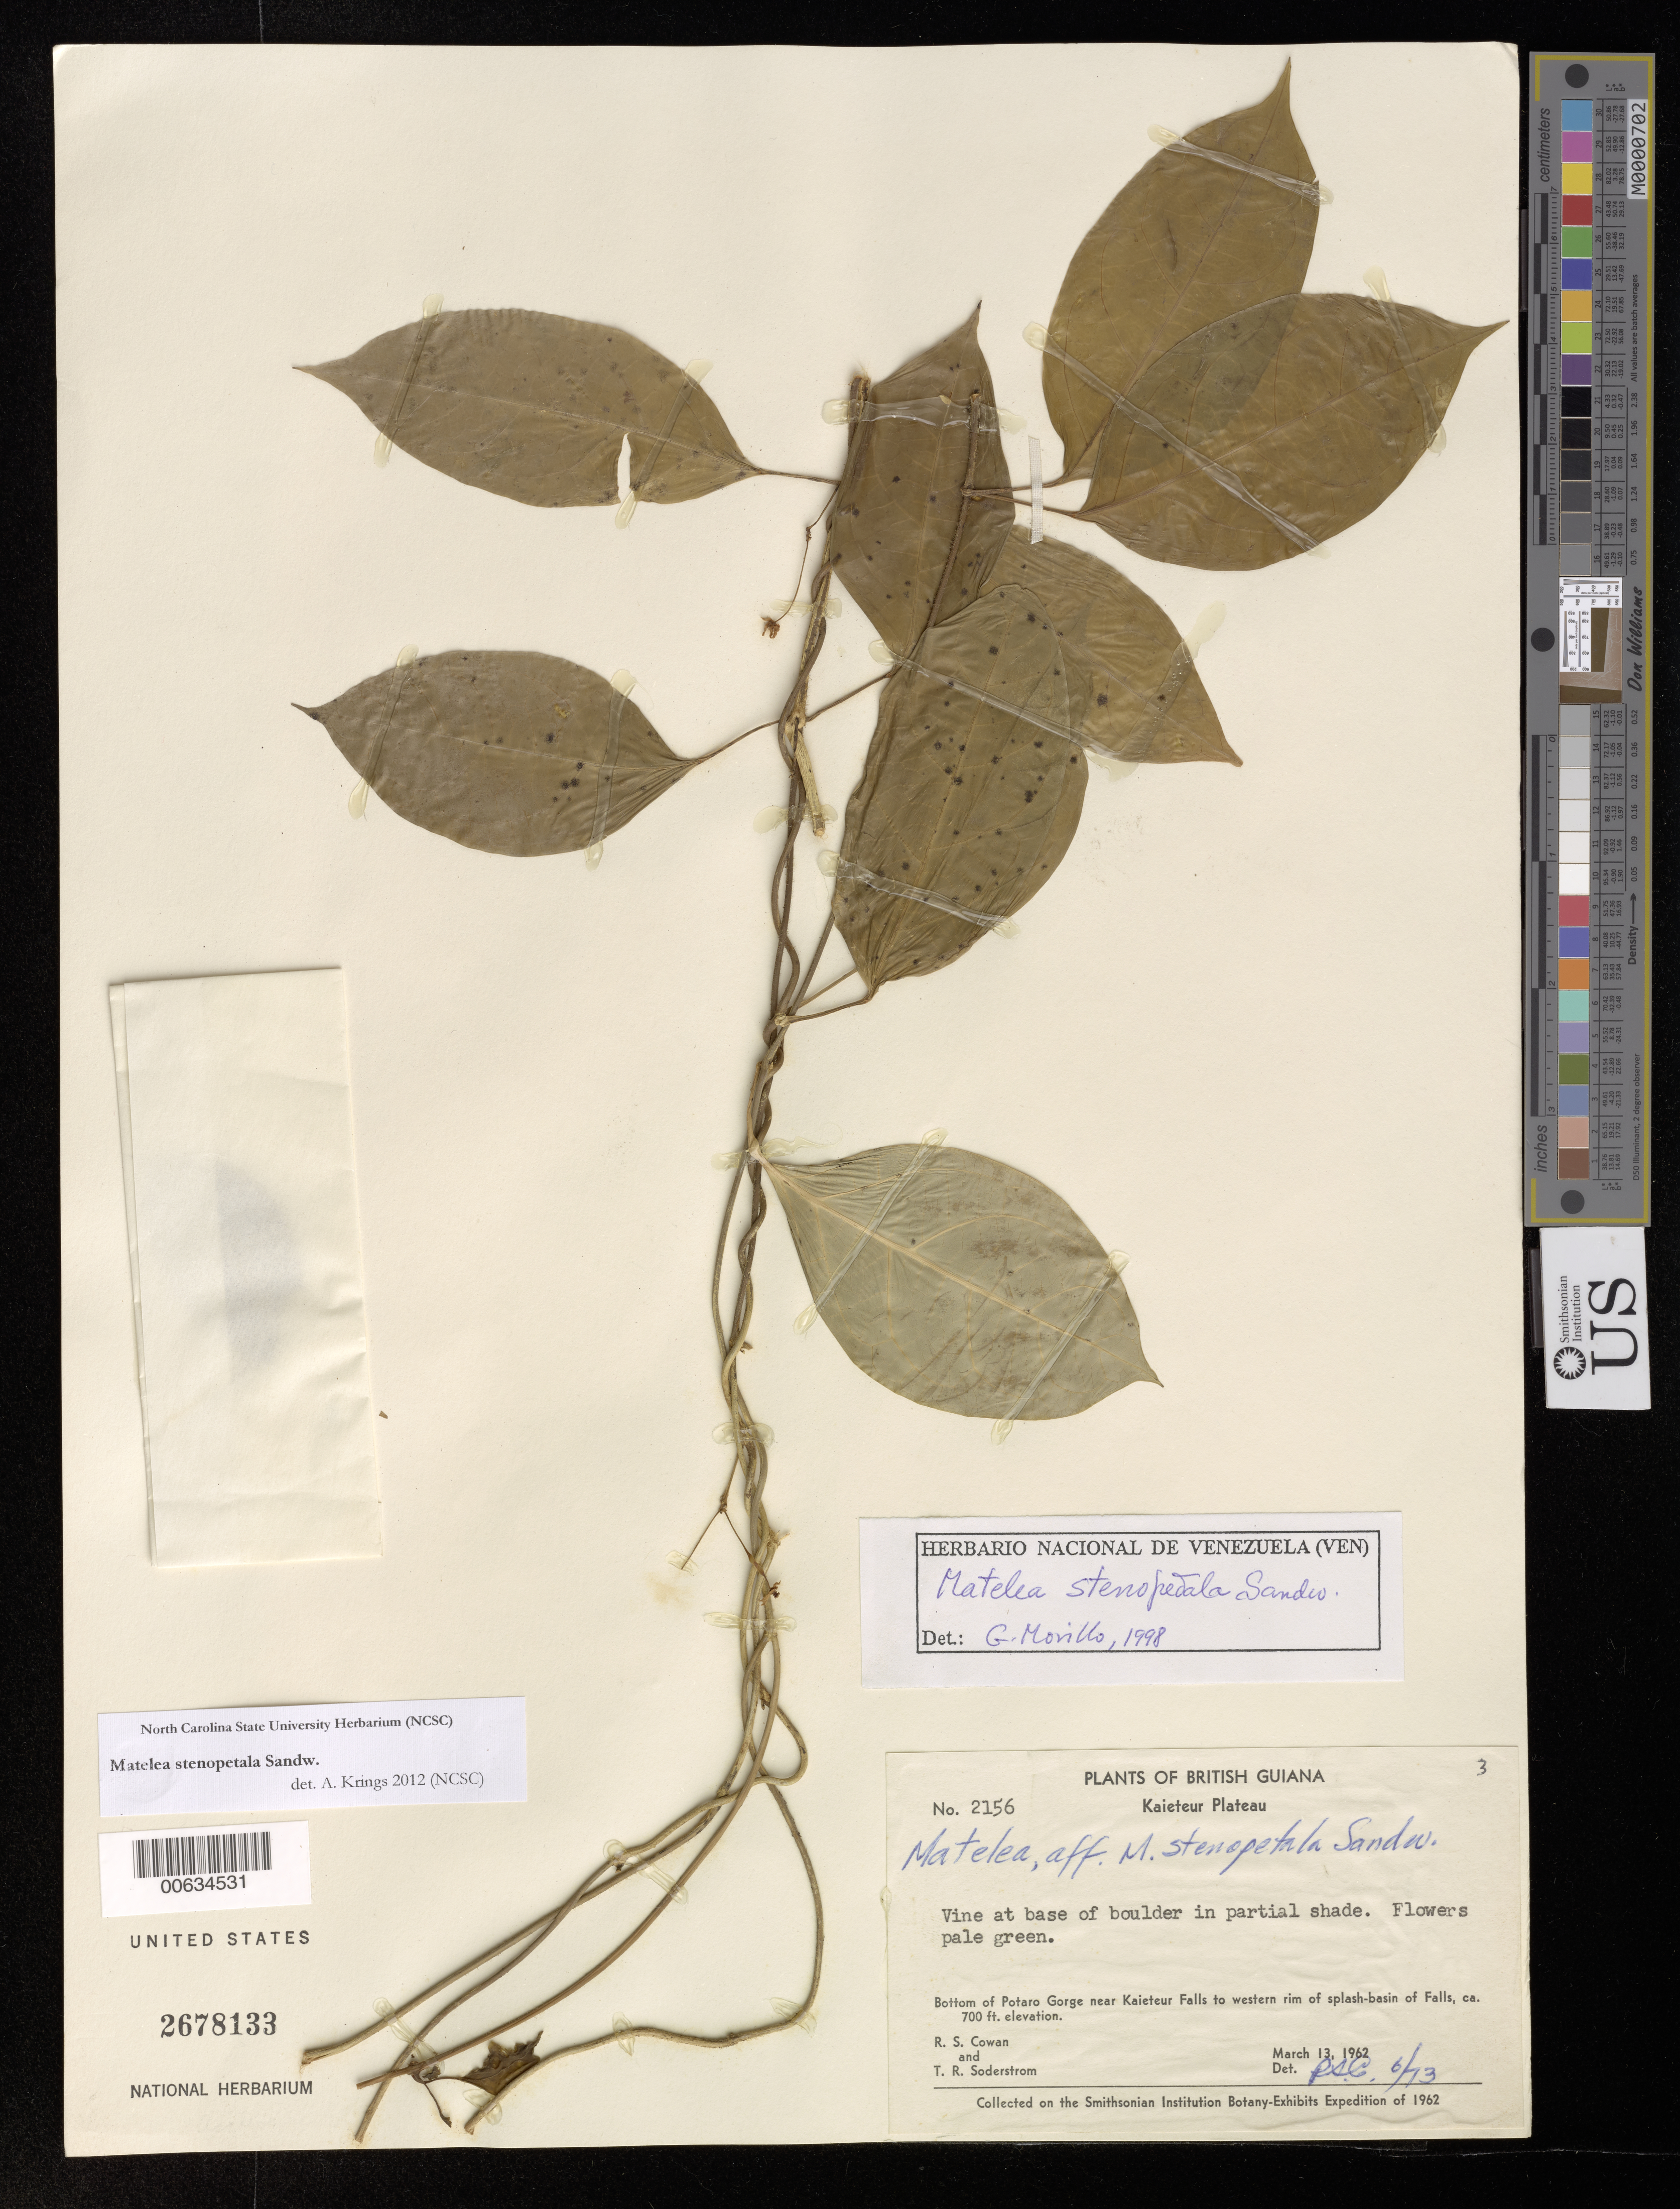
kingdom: Plantae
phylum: Tracheophyta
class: Magnoliopsida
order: Gentianales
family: Apocynaceae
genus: Matelea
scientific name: Matelea stenopetala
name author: Sandwith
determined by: Morillo, G. N.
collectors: R. S. Cowan & T. R. Soderstrom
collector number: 2156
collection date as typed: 13-Mar-62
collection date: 1962-03-13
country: Guyana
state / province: Potaro-Siparuni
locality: Kaieteur Plateau, Potaro Gorge, near Kaieteur Falls to western rim of splash-basin of falls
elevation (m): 427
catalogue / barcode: US 2678133